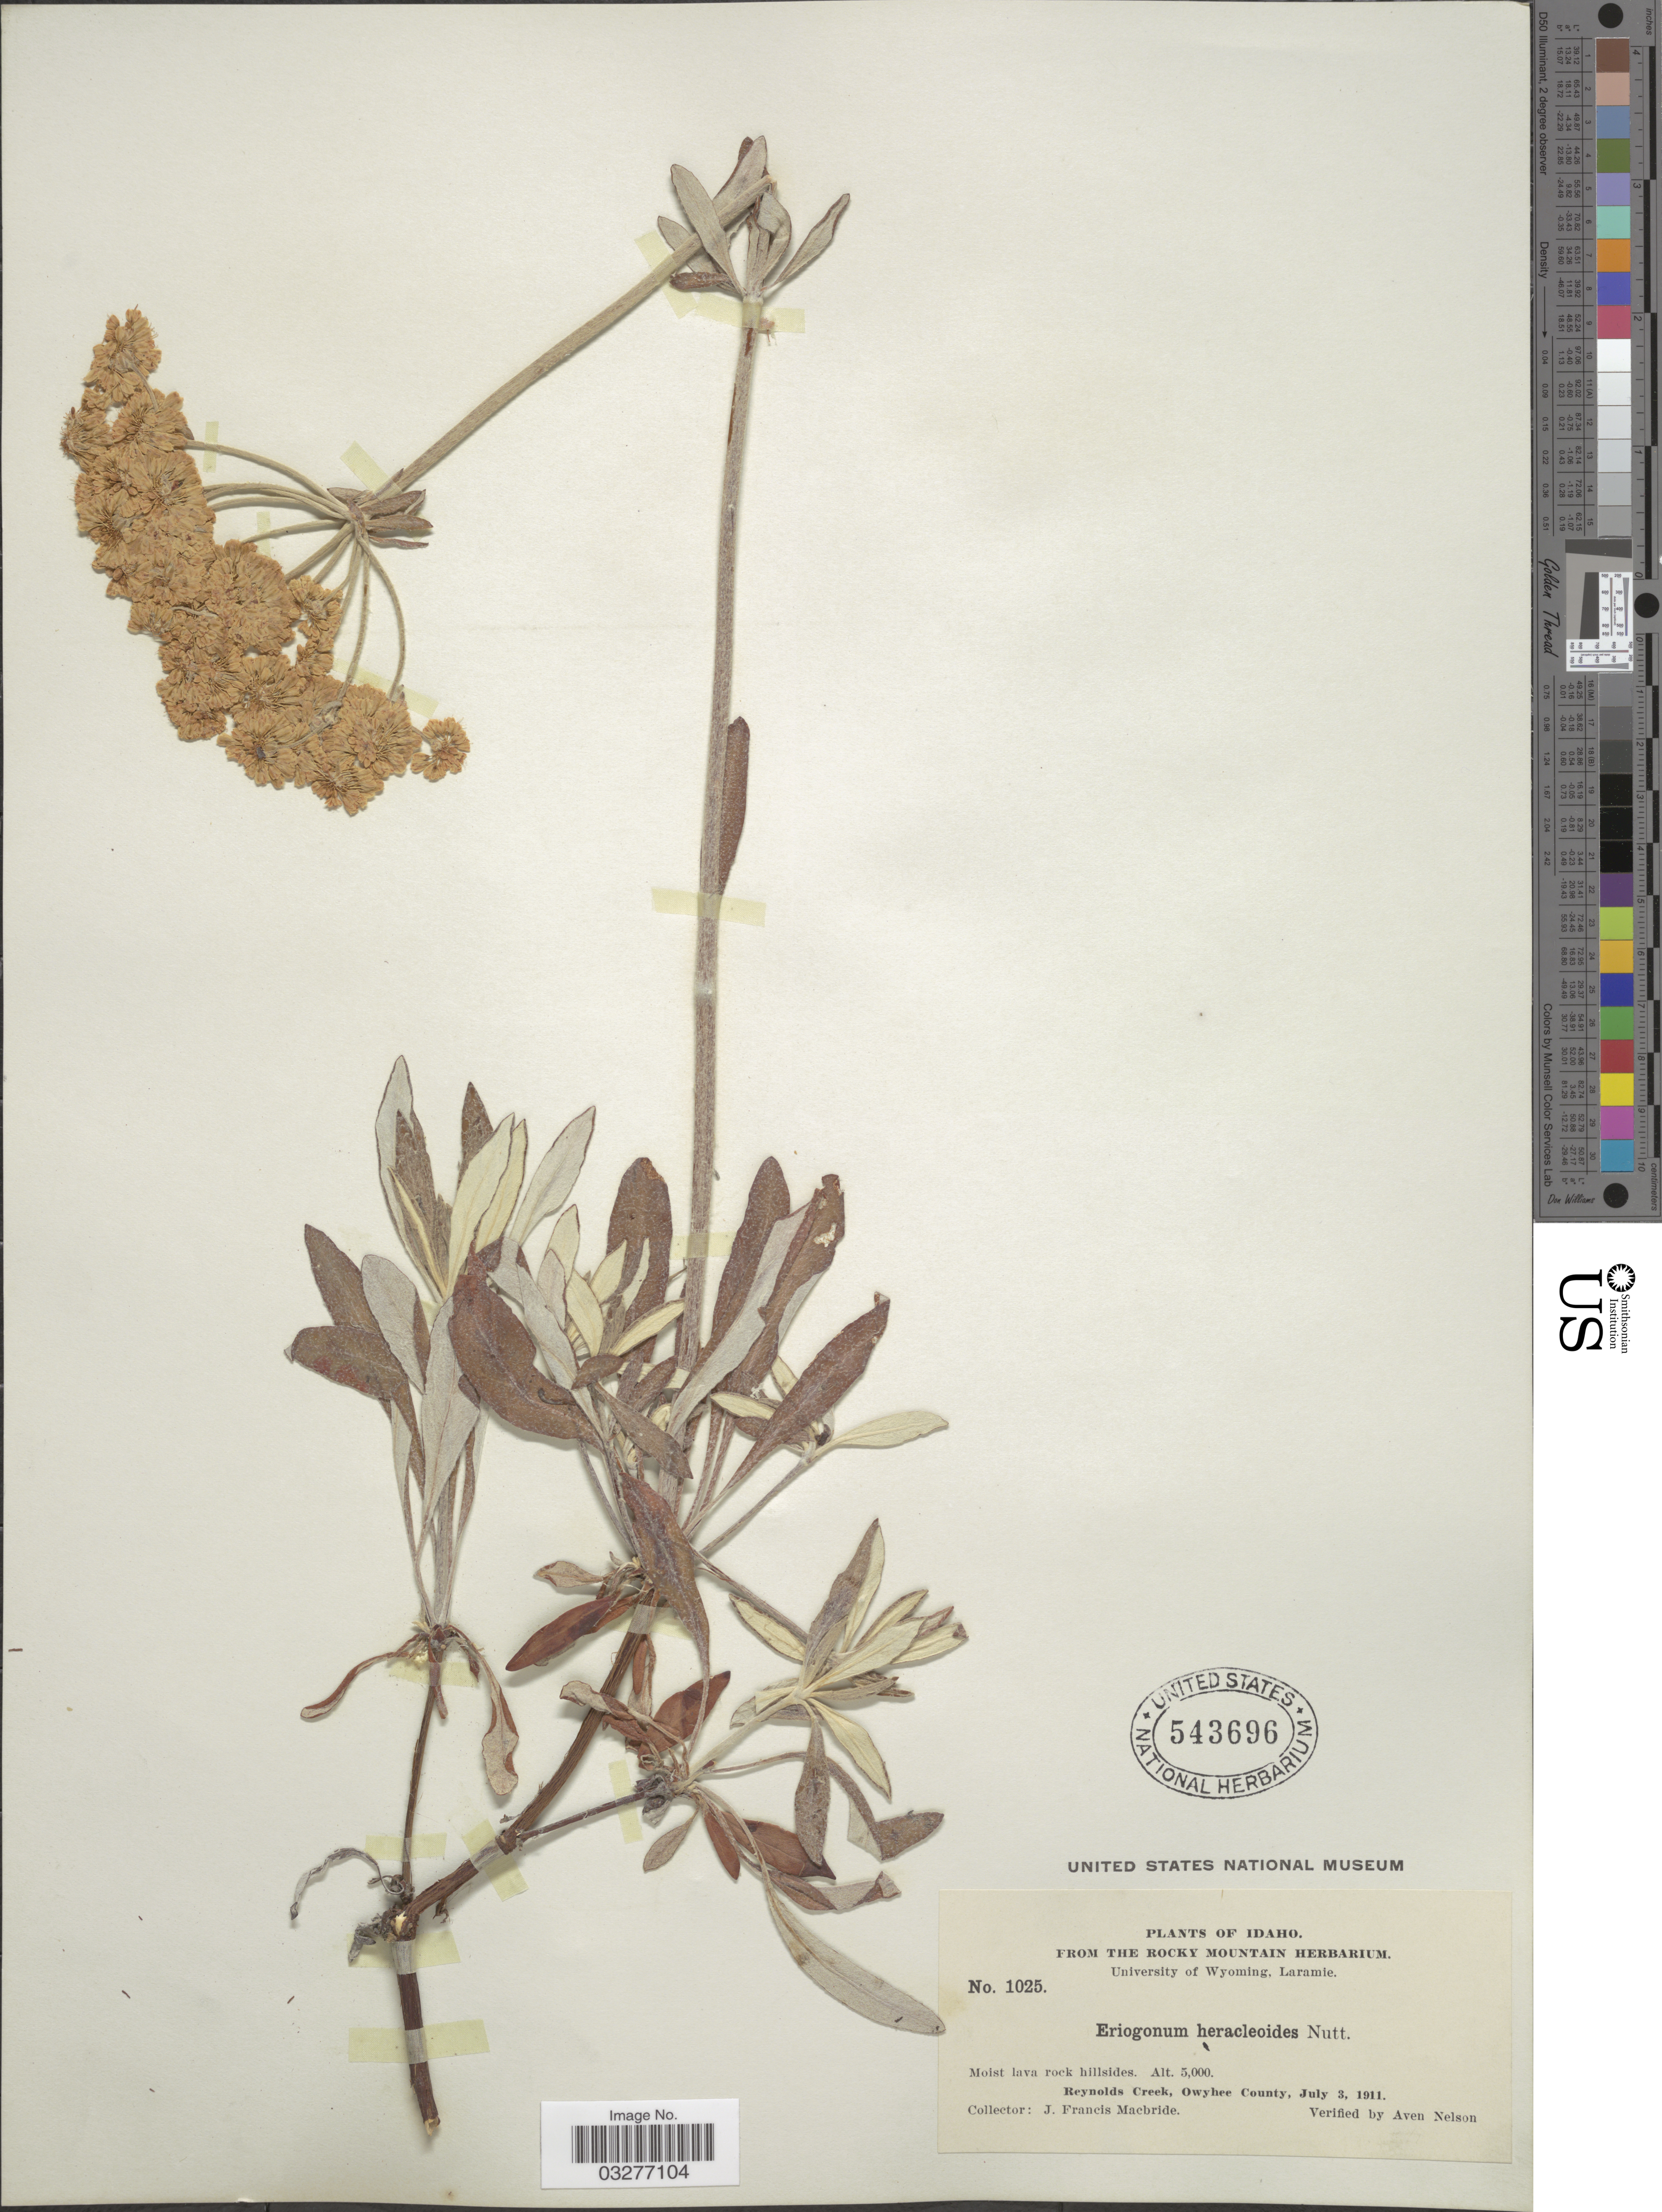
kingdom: Plantae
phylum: Tracheophyta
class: Magnoliopsida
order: Caryophyllales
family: Polygonaceae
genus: Eriogonum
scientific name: Eriogonum heracleoides var. heracleoides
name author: Nutt.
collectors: J. F. Macbride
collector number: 1025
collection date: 1911-07-03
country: United States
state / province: Idaho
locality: Reynolds Creek, Owyhee County.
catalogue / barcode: US 543696